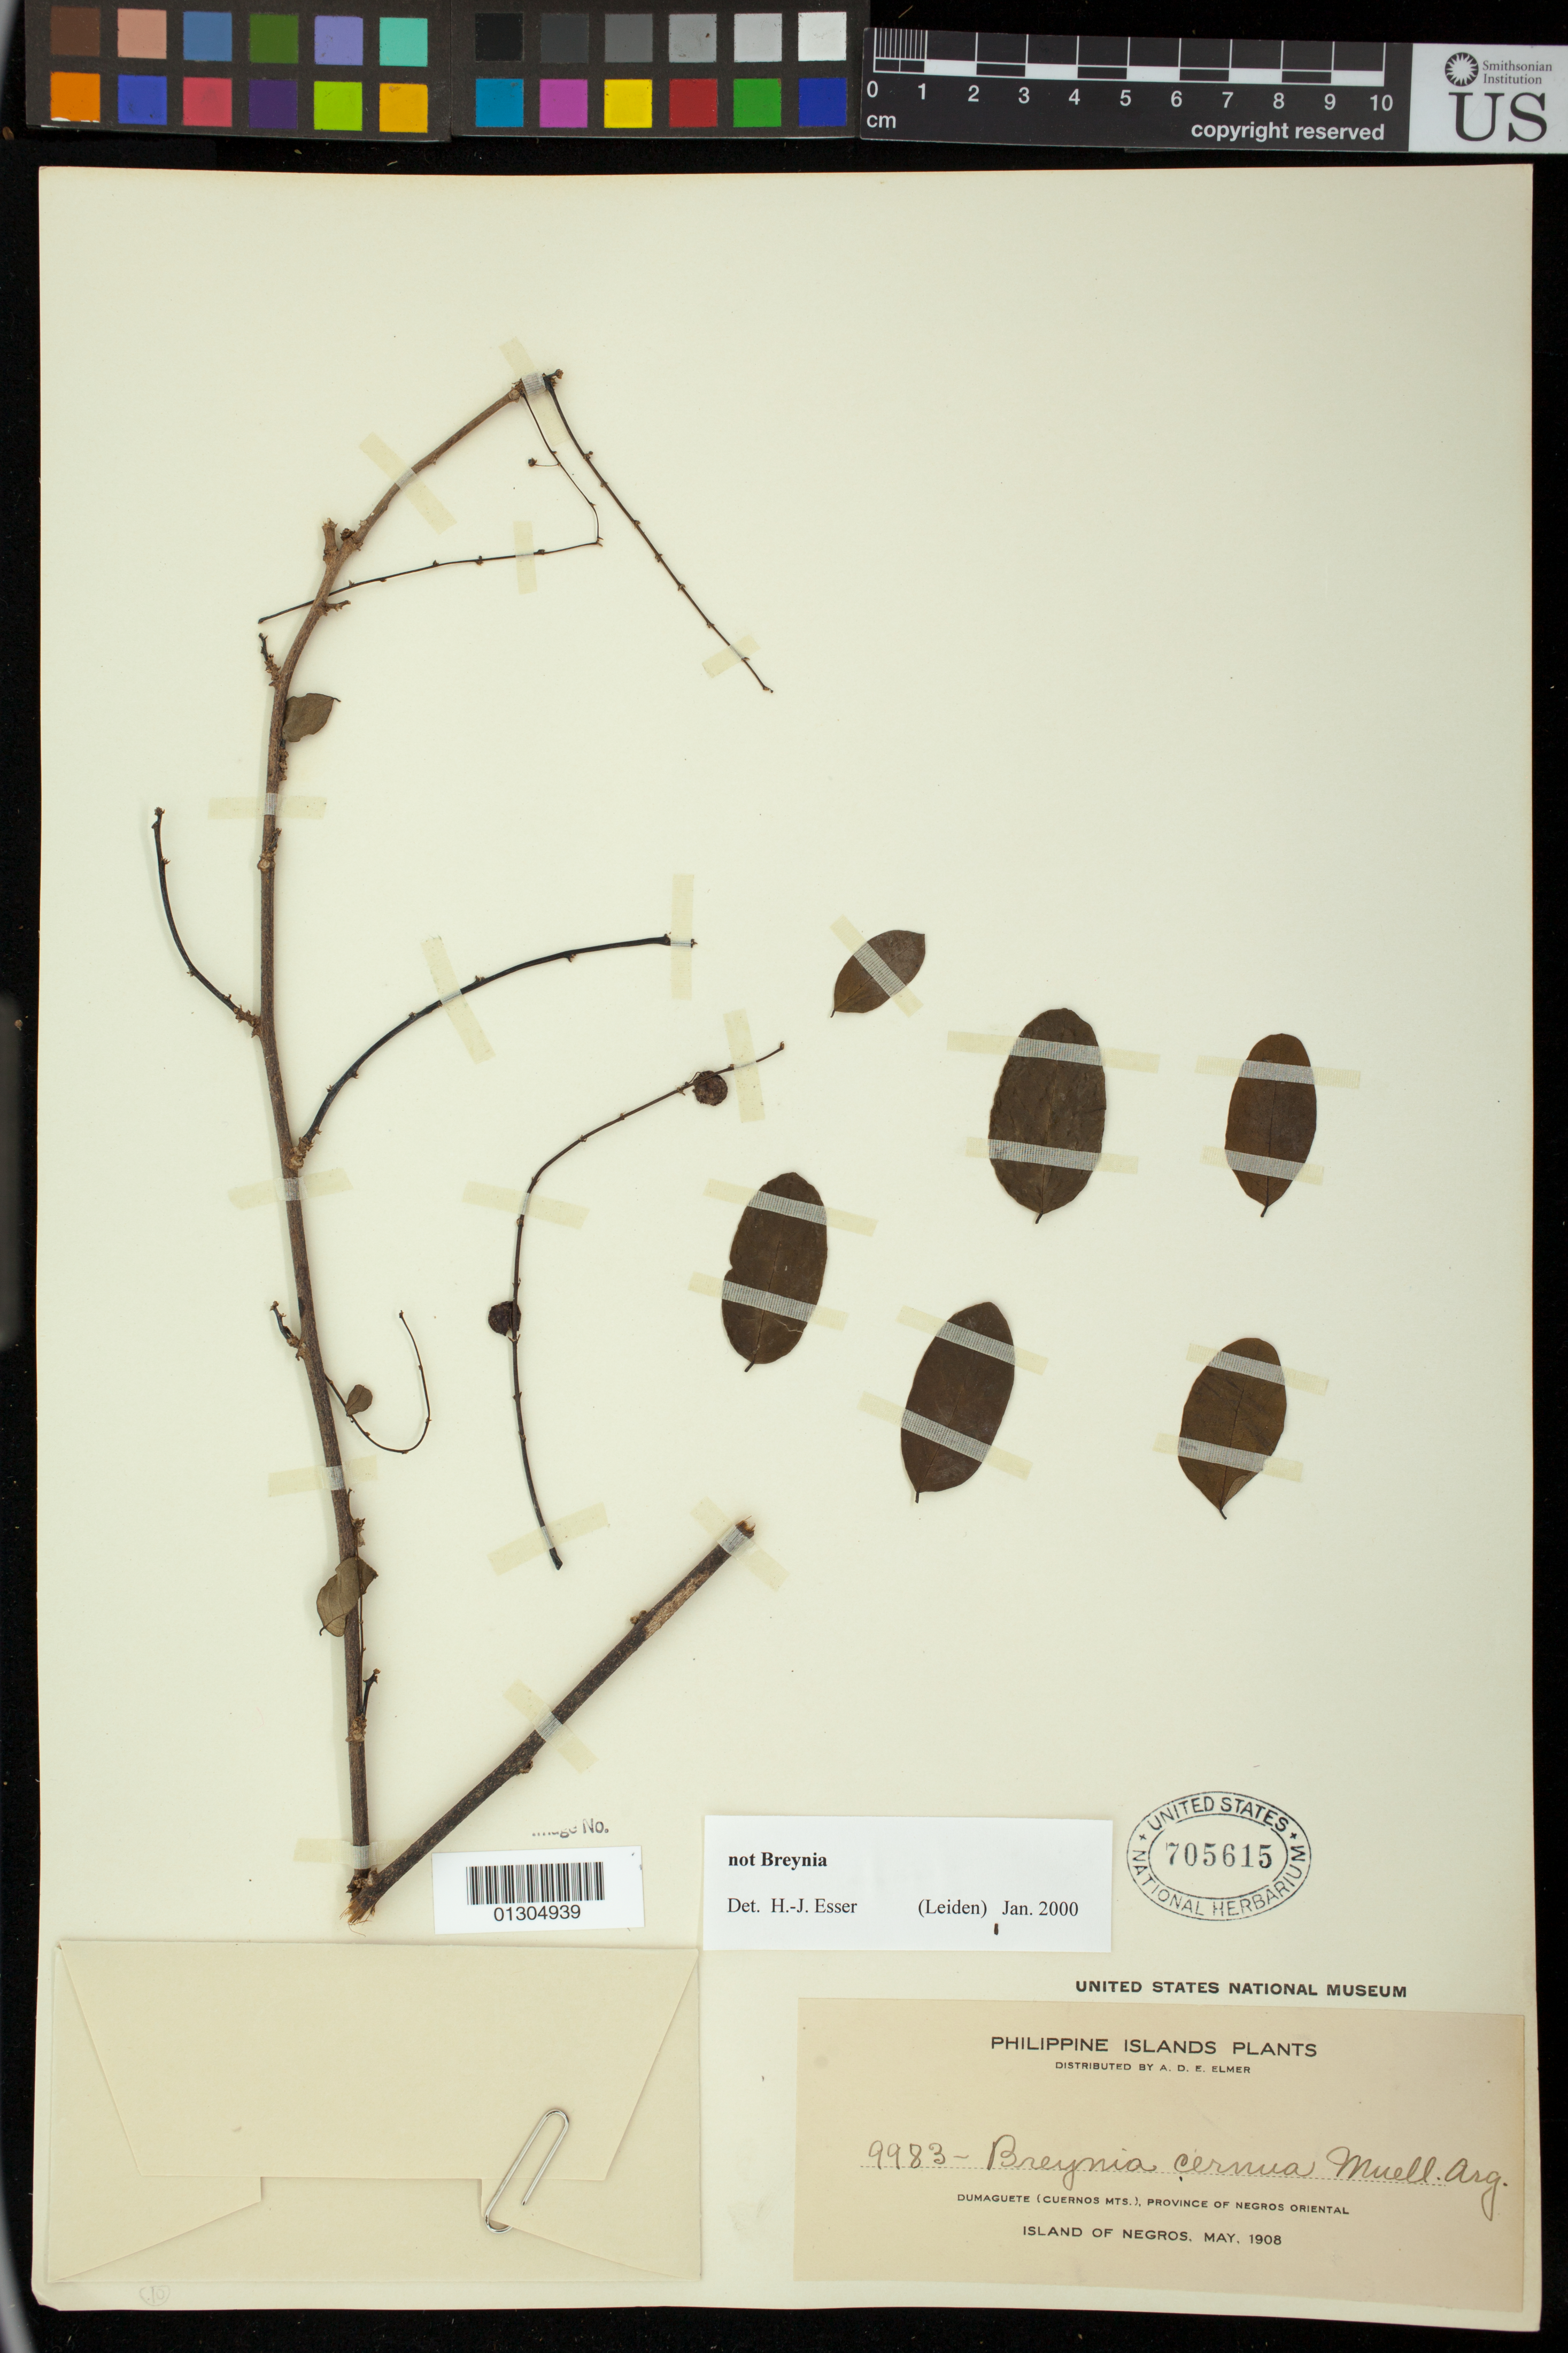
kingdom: Plantae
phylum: Tracheophyta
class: Magnoliopsida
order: Malpighiales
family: Euphorbiaceae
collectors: A. D. E. Elmer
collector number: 9983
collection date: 1908-05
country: Philippines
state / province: Central Visayas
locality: Dumaguete (Cuernos Mts.) Province of Negros Oriental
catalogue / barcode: US 705615